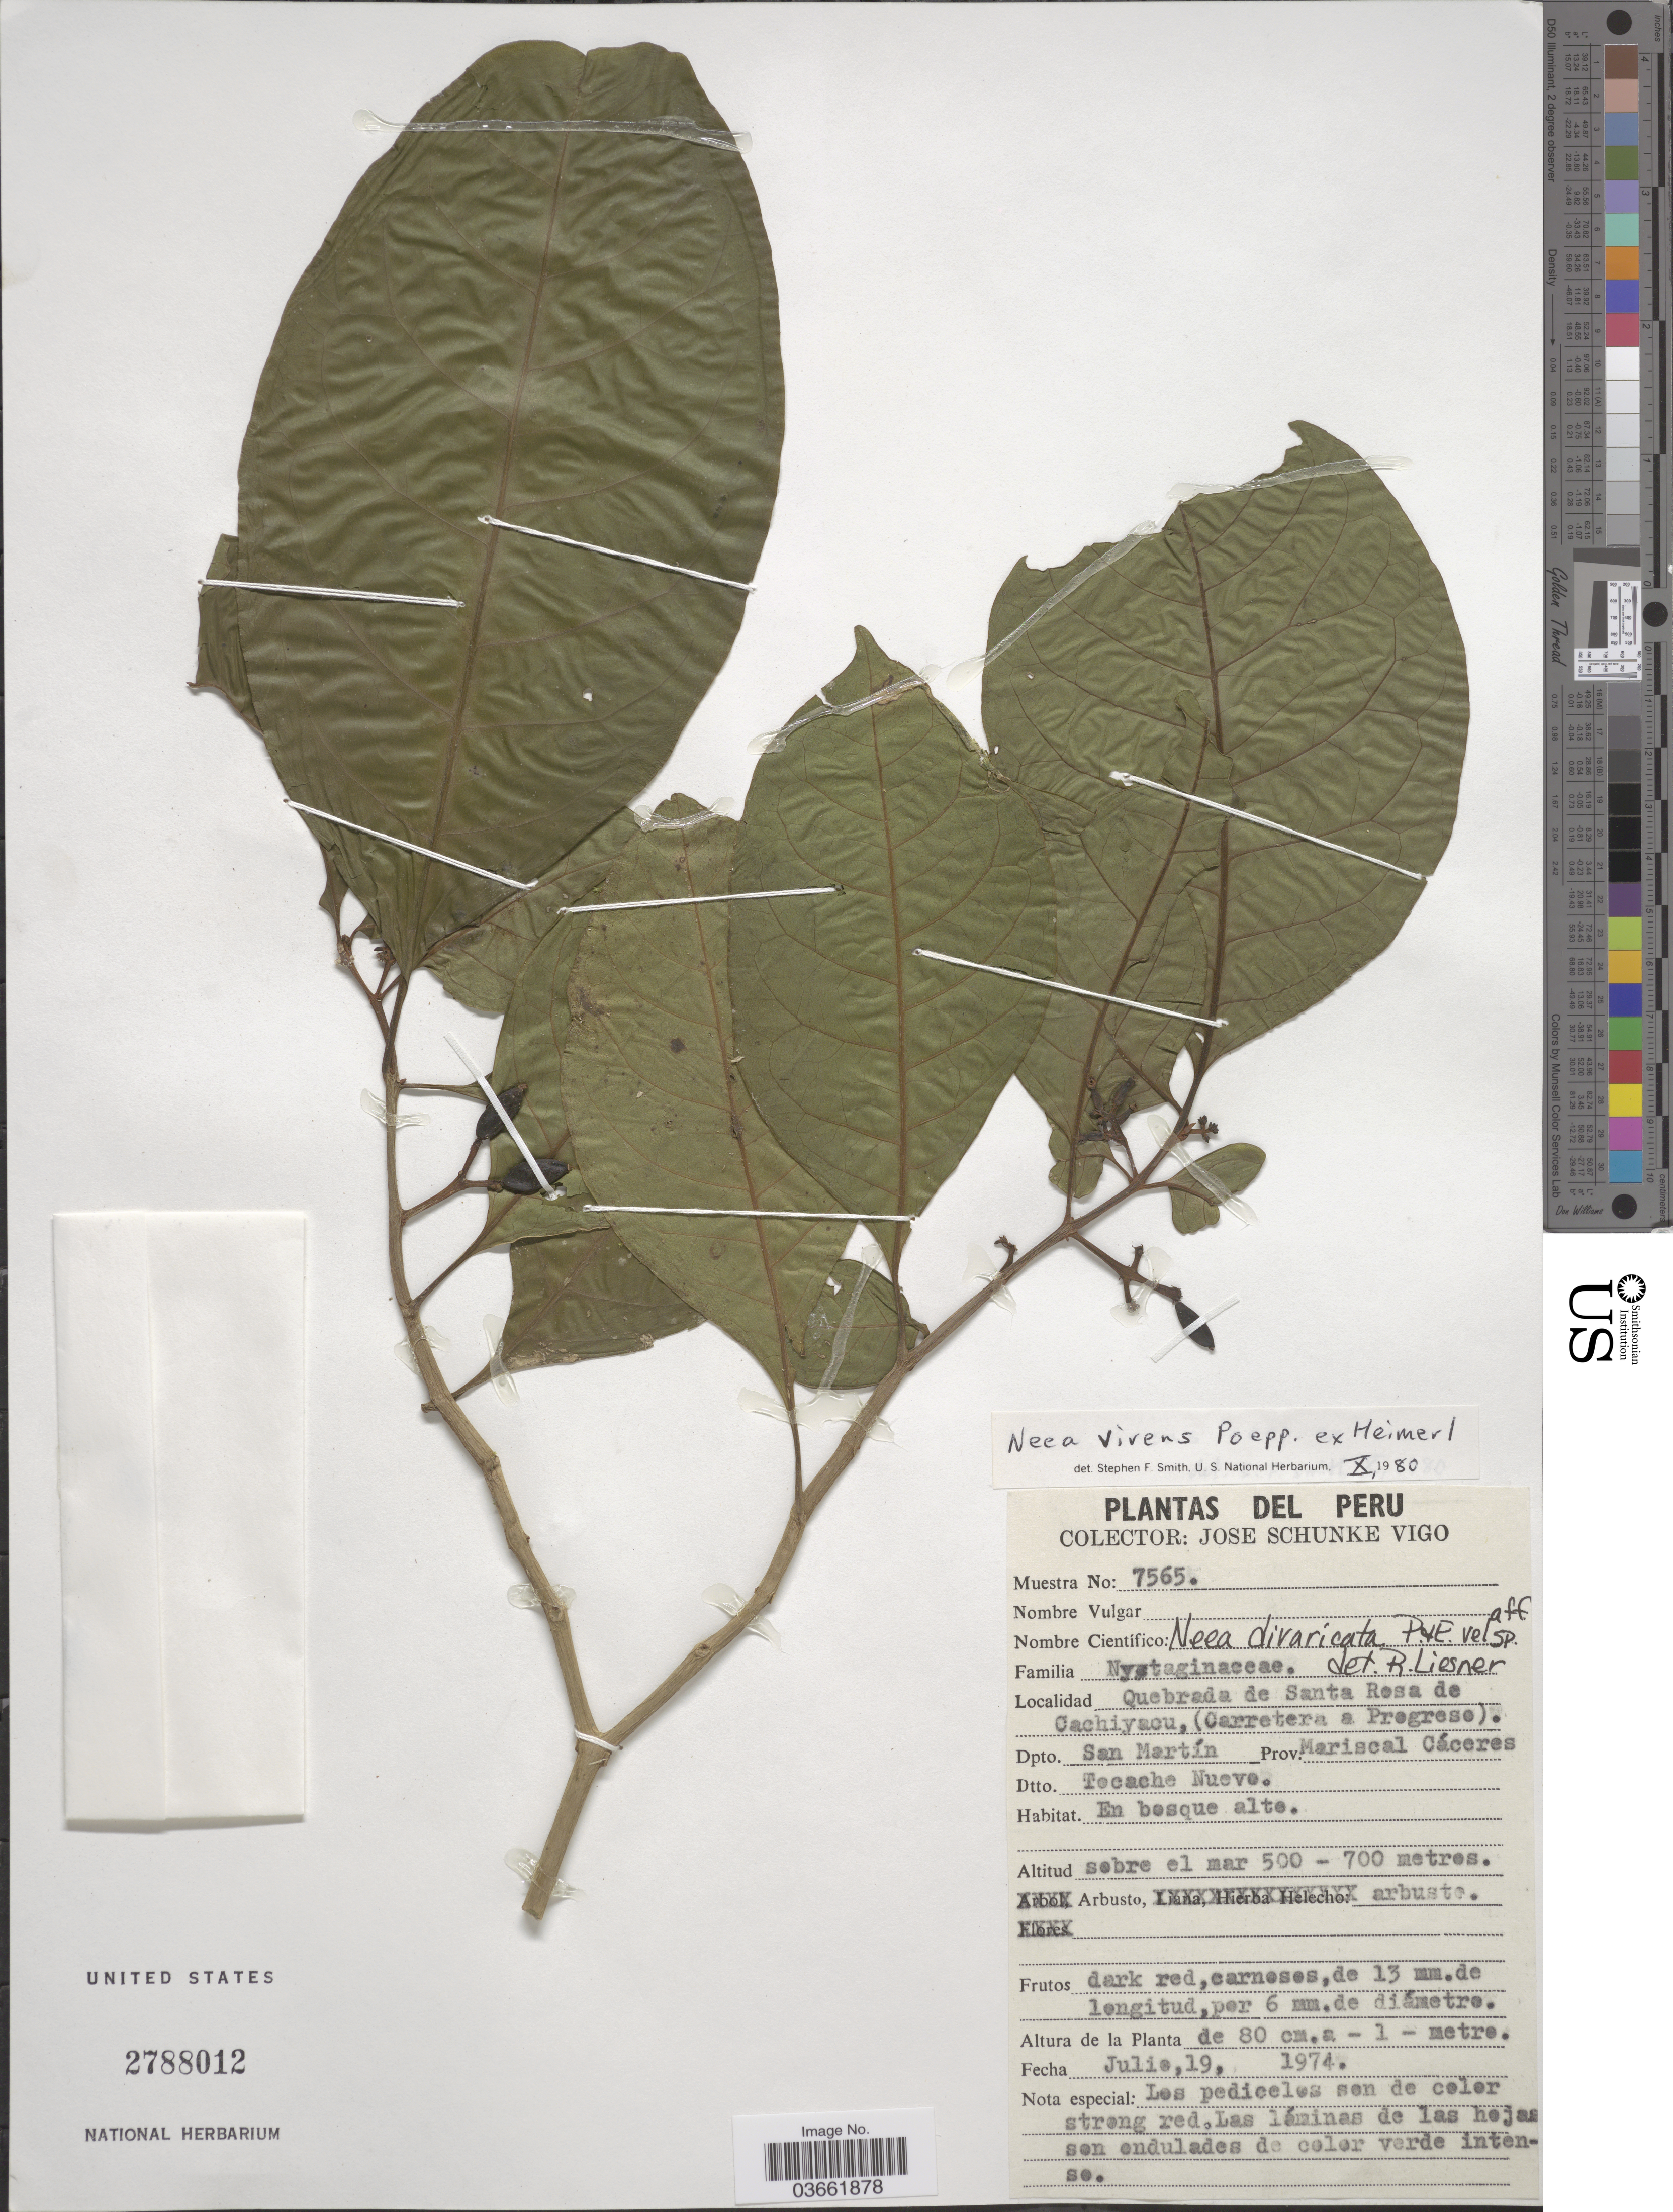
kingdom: Plantae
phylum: Tracheophyta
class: Magnoliopsida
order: Caryophyllales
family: Nyctaginaceae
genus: Neea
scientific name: Neea virens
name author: Poepp. ex Heimerl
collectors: J. Schunke Vigo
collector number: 7565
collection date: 1974-07-19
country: Peru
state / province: San Martín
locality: Quebrada de Santa Rosa de Cachiyacu, (Carretera a Progrese). Dpto. San Martín. Prov. Mariscal Cáceres. Dtto. Tocache Nuevo.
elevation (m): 500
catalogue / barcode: US 2788012